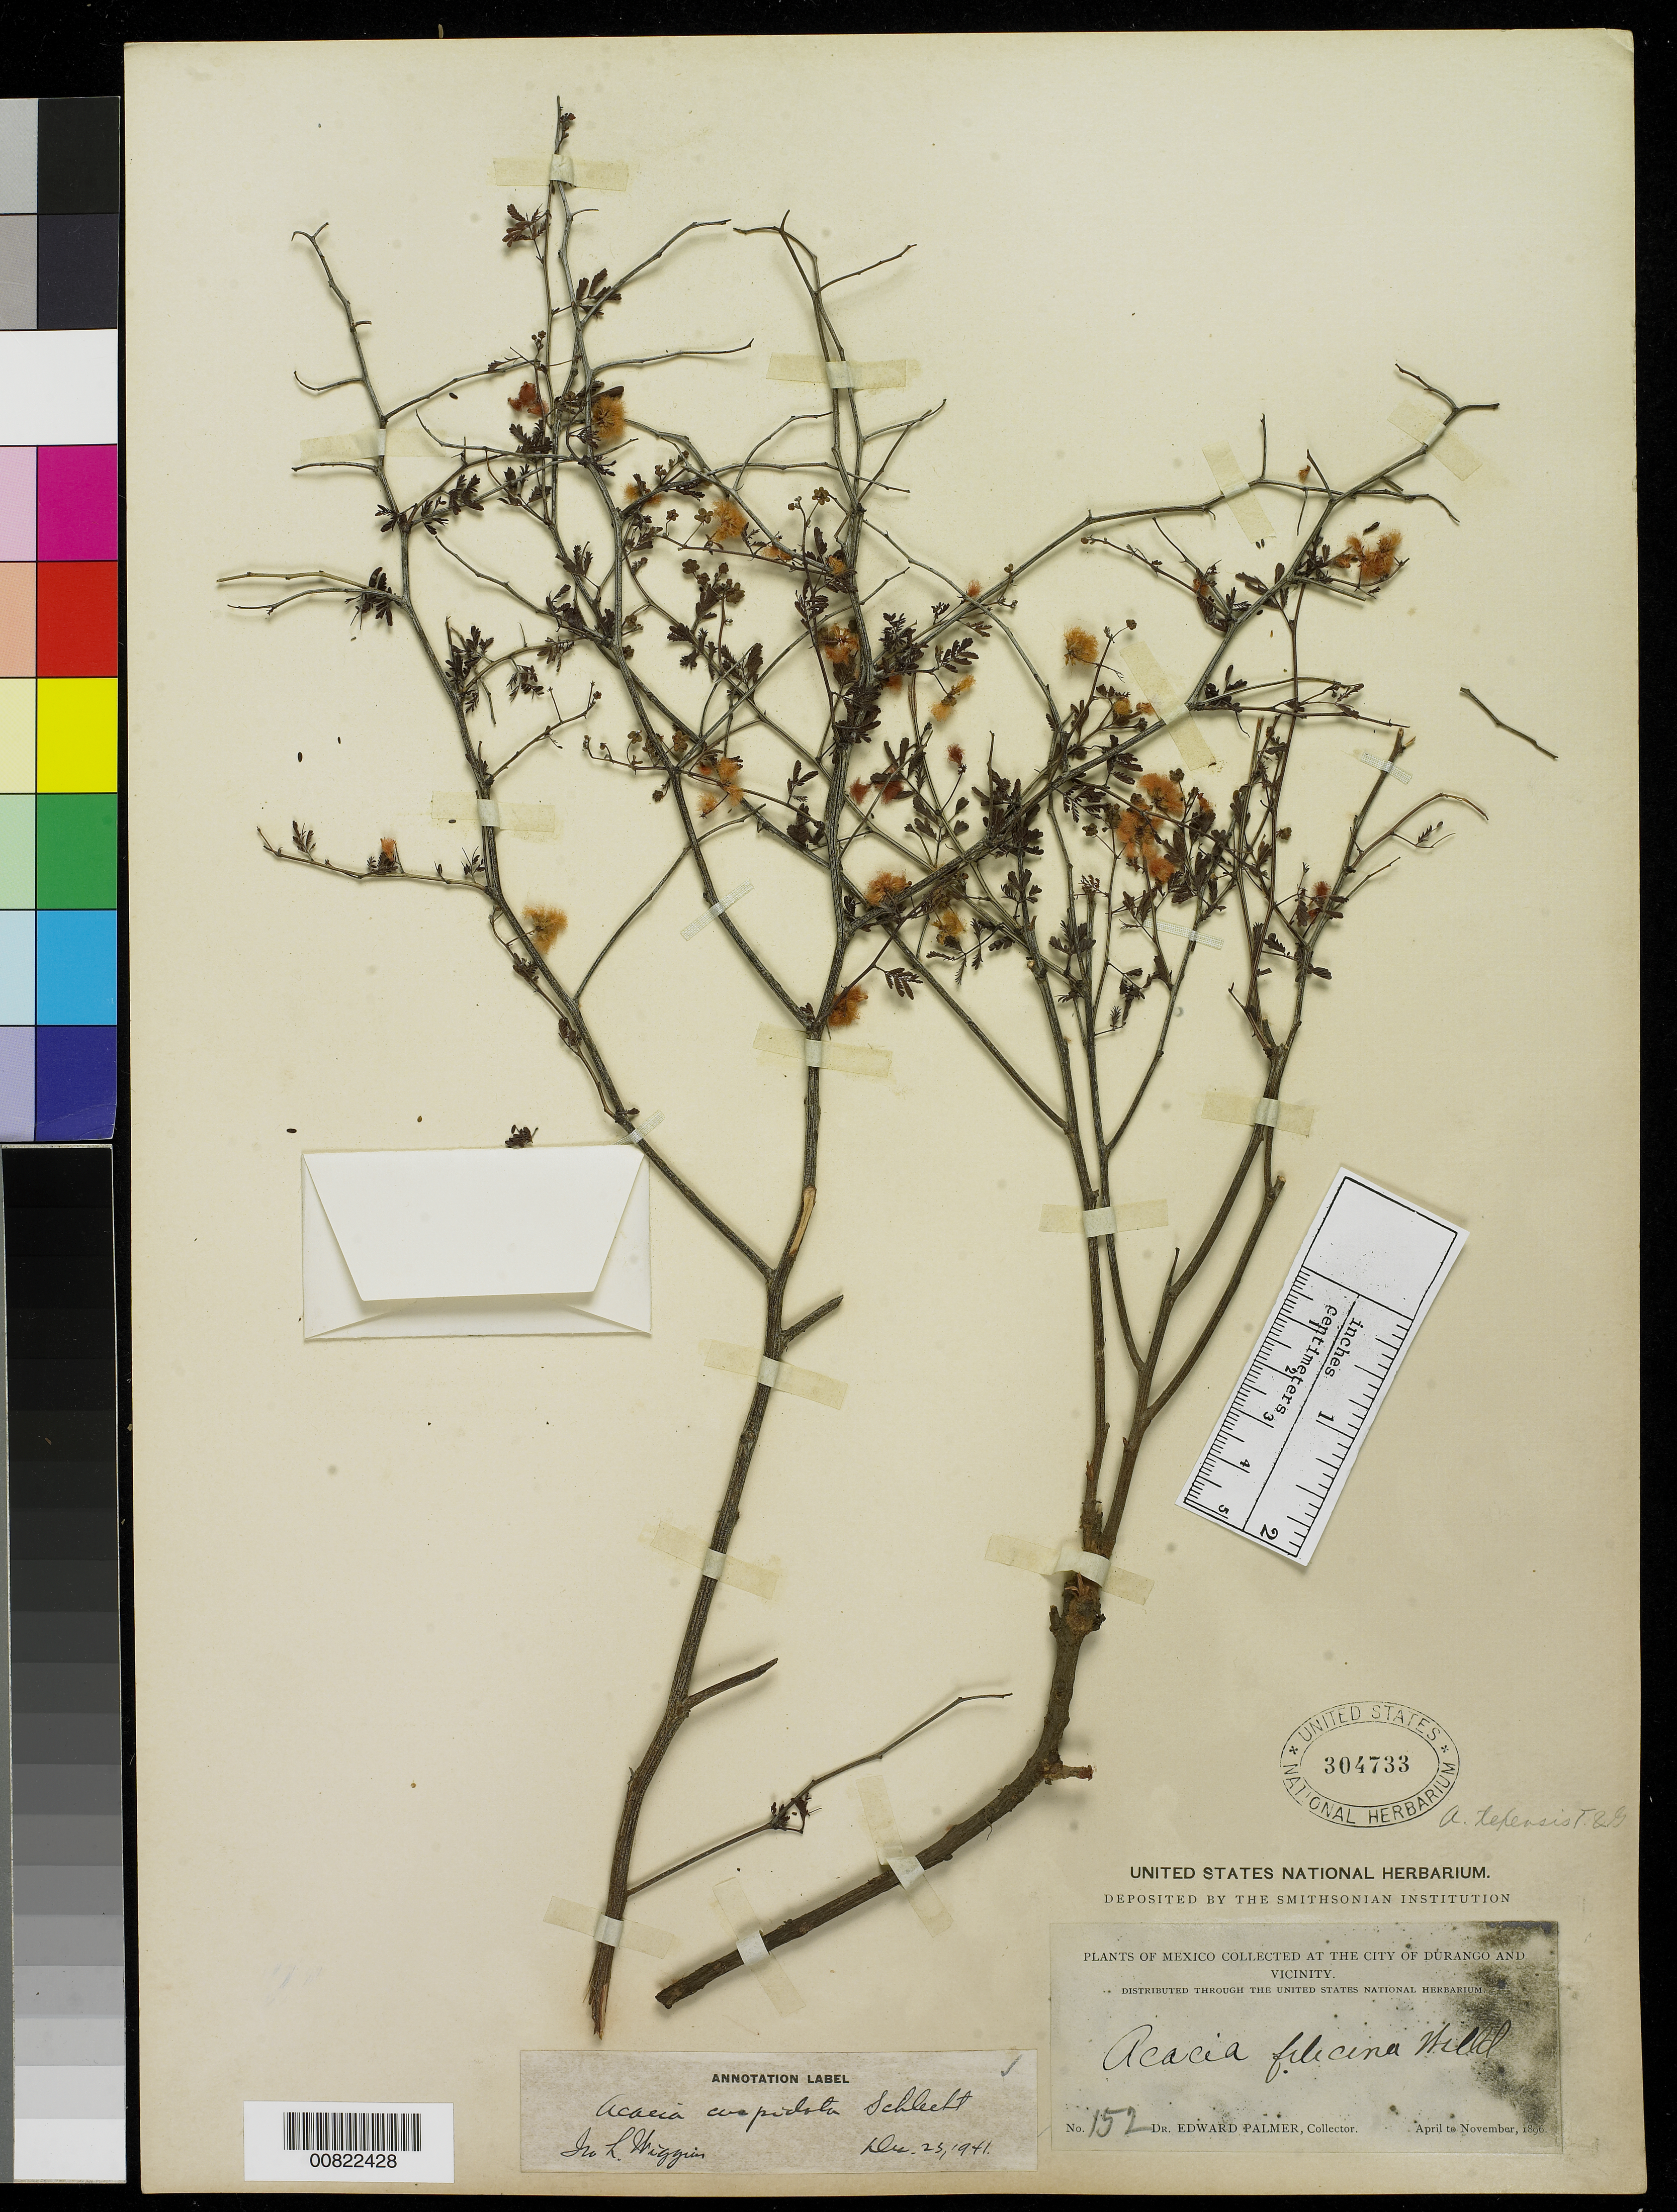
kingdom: Plantae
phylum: Tracheophyta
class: Magnoliopsida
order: Fabales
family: Fabaceae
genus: Acaciella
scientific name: Acaciella angustissima var. texensis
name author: (Nutt. ex Torr. & A. Gray) L. Rico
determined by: Rico, L.; Bachman, --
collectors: E. Palmer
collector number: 152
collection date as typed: Apr 1896 to -- Nov 1896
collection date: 1896-04/1896-11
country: Mexico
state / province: Durango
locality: City of Durango and vicinity.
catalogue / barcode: US 304733